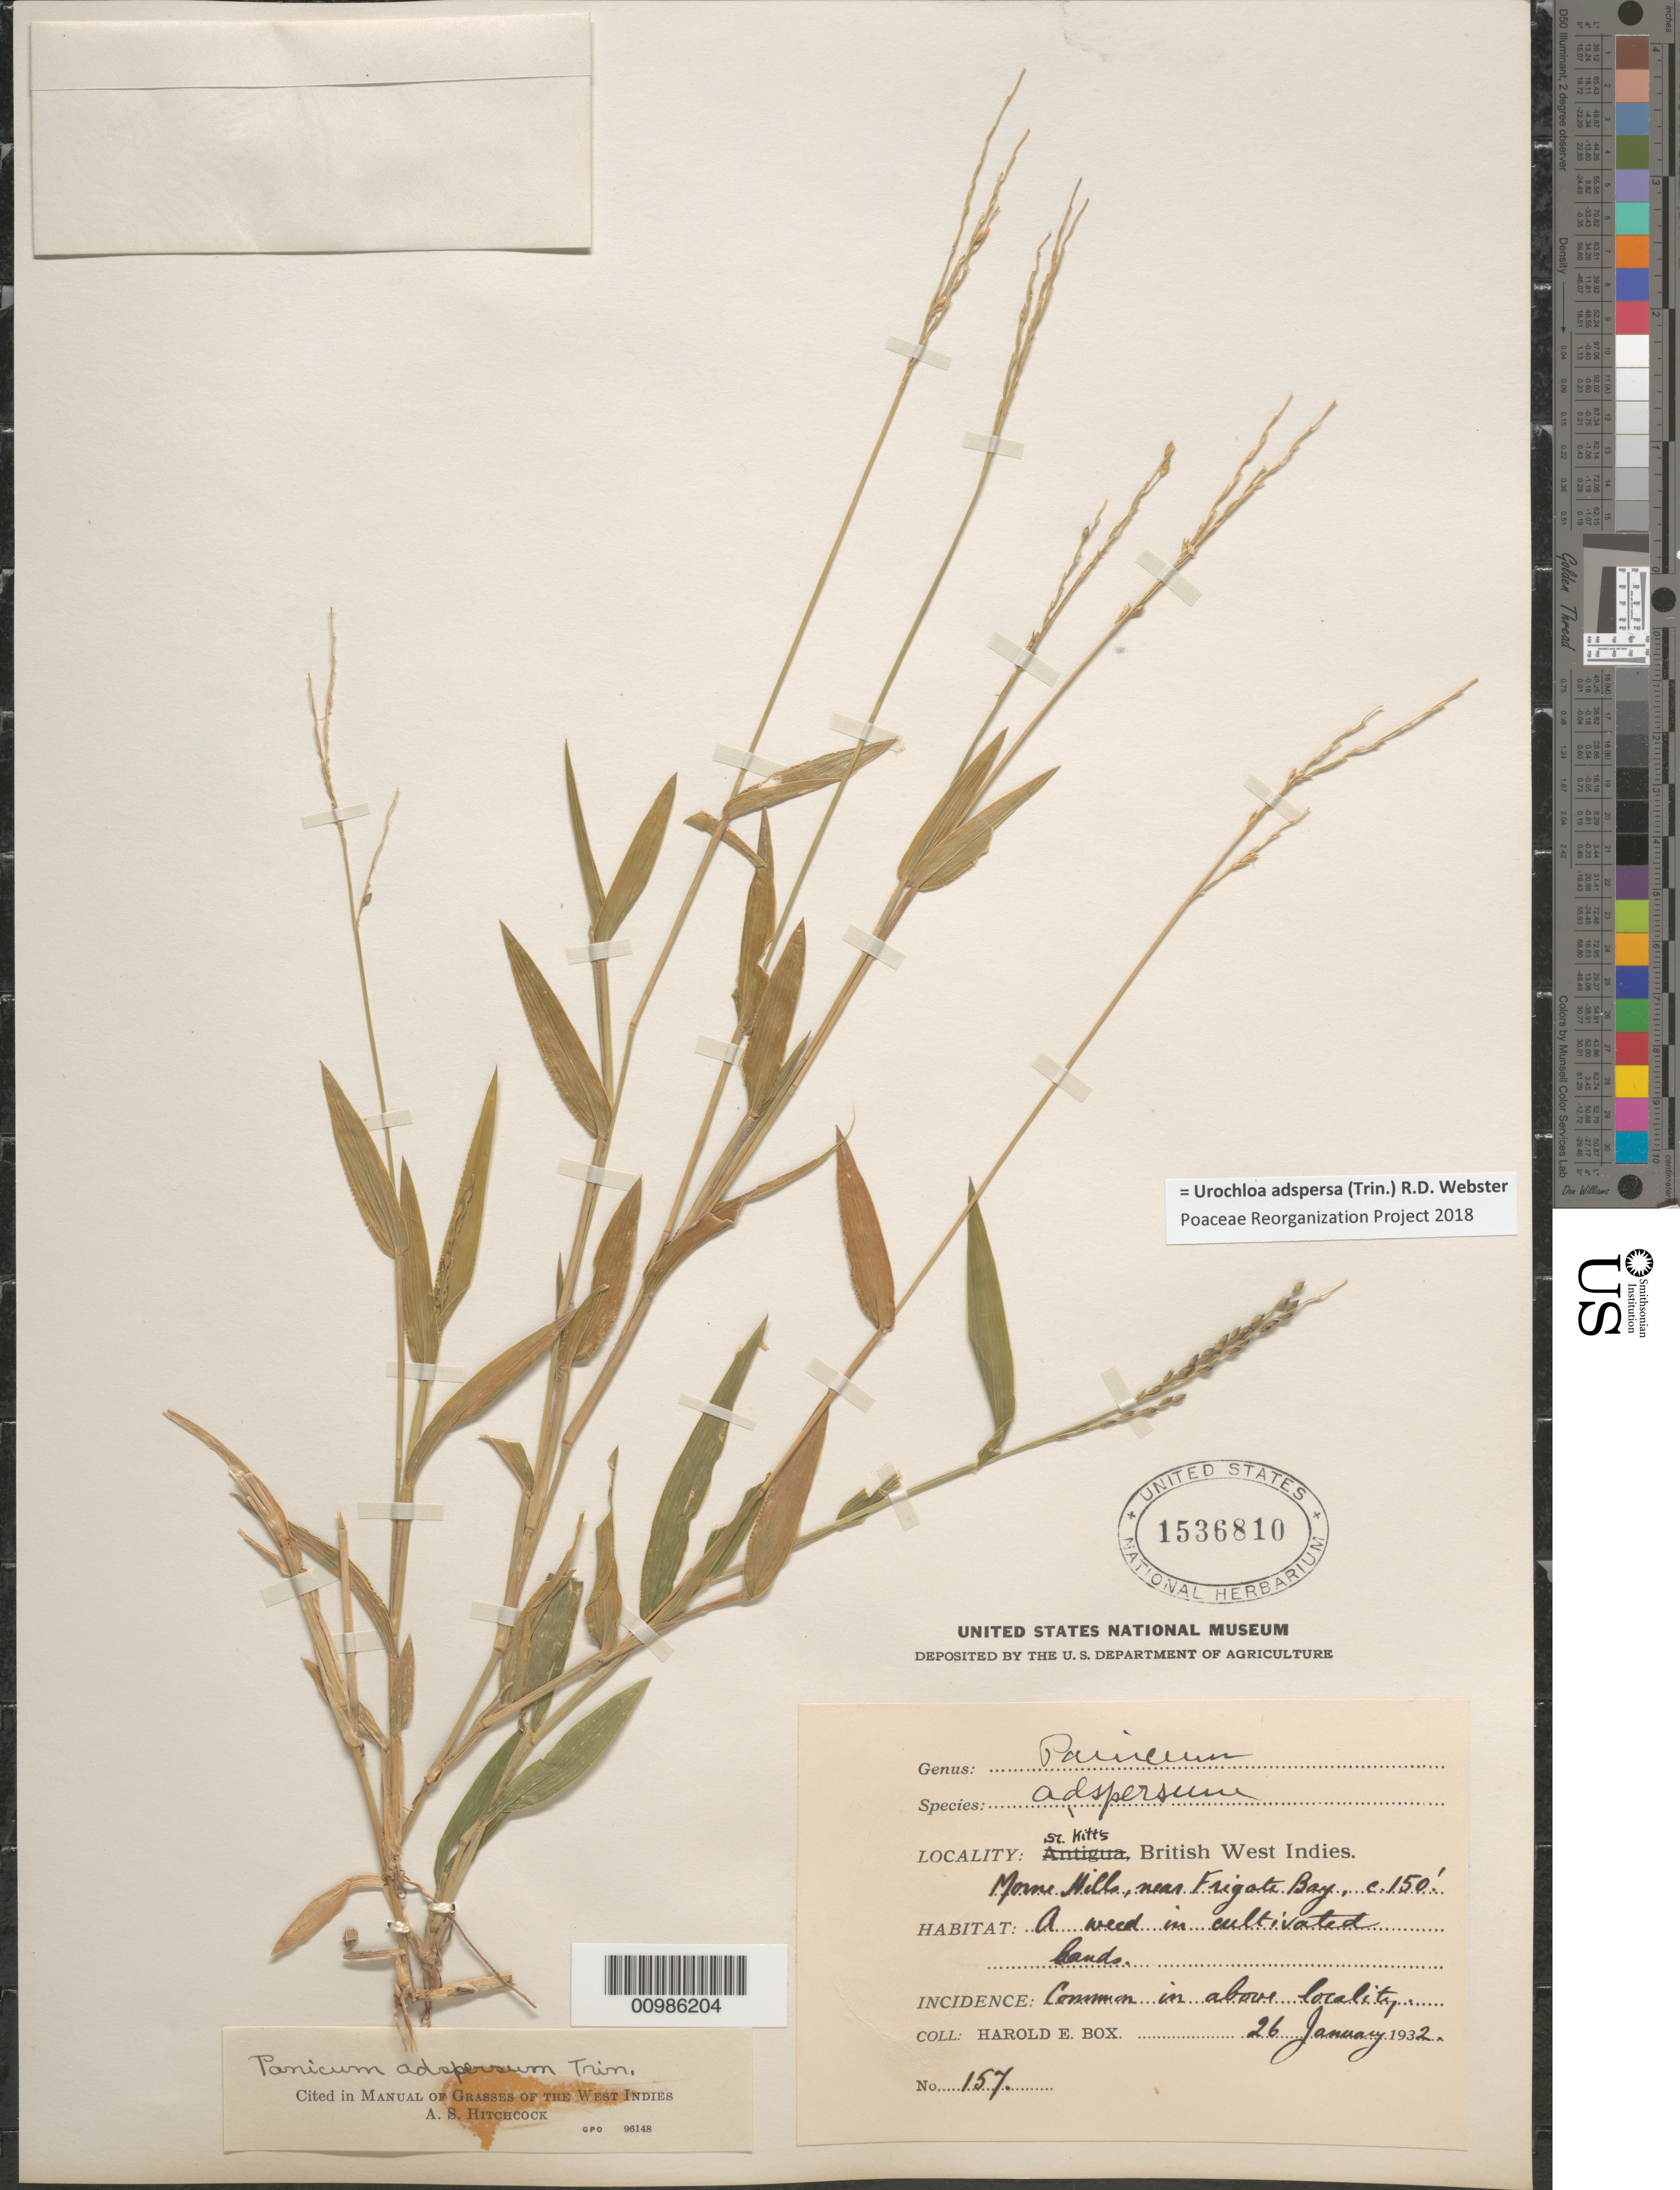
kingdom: Plantae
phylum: Tracheophyta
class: Liliopsida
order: Poales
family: Poaceae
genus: Brachiaria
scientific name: Brachiaria echinulata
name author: (Mez) Parodi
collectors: H. E. Box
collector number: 157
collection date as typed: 26 Jan 1932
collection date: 1932-01-26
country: St. Christopher-Nevis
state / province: St. George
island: St. Christopher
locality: near Frigate Bay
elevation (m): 46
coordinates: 0 N, 0 E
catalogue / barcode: US 1536810